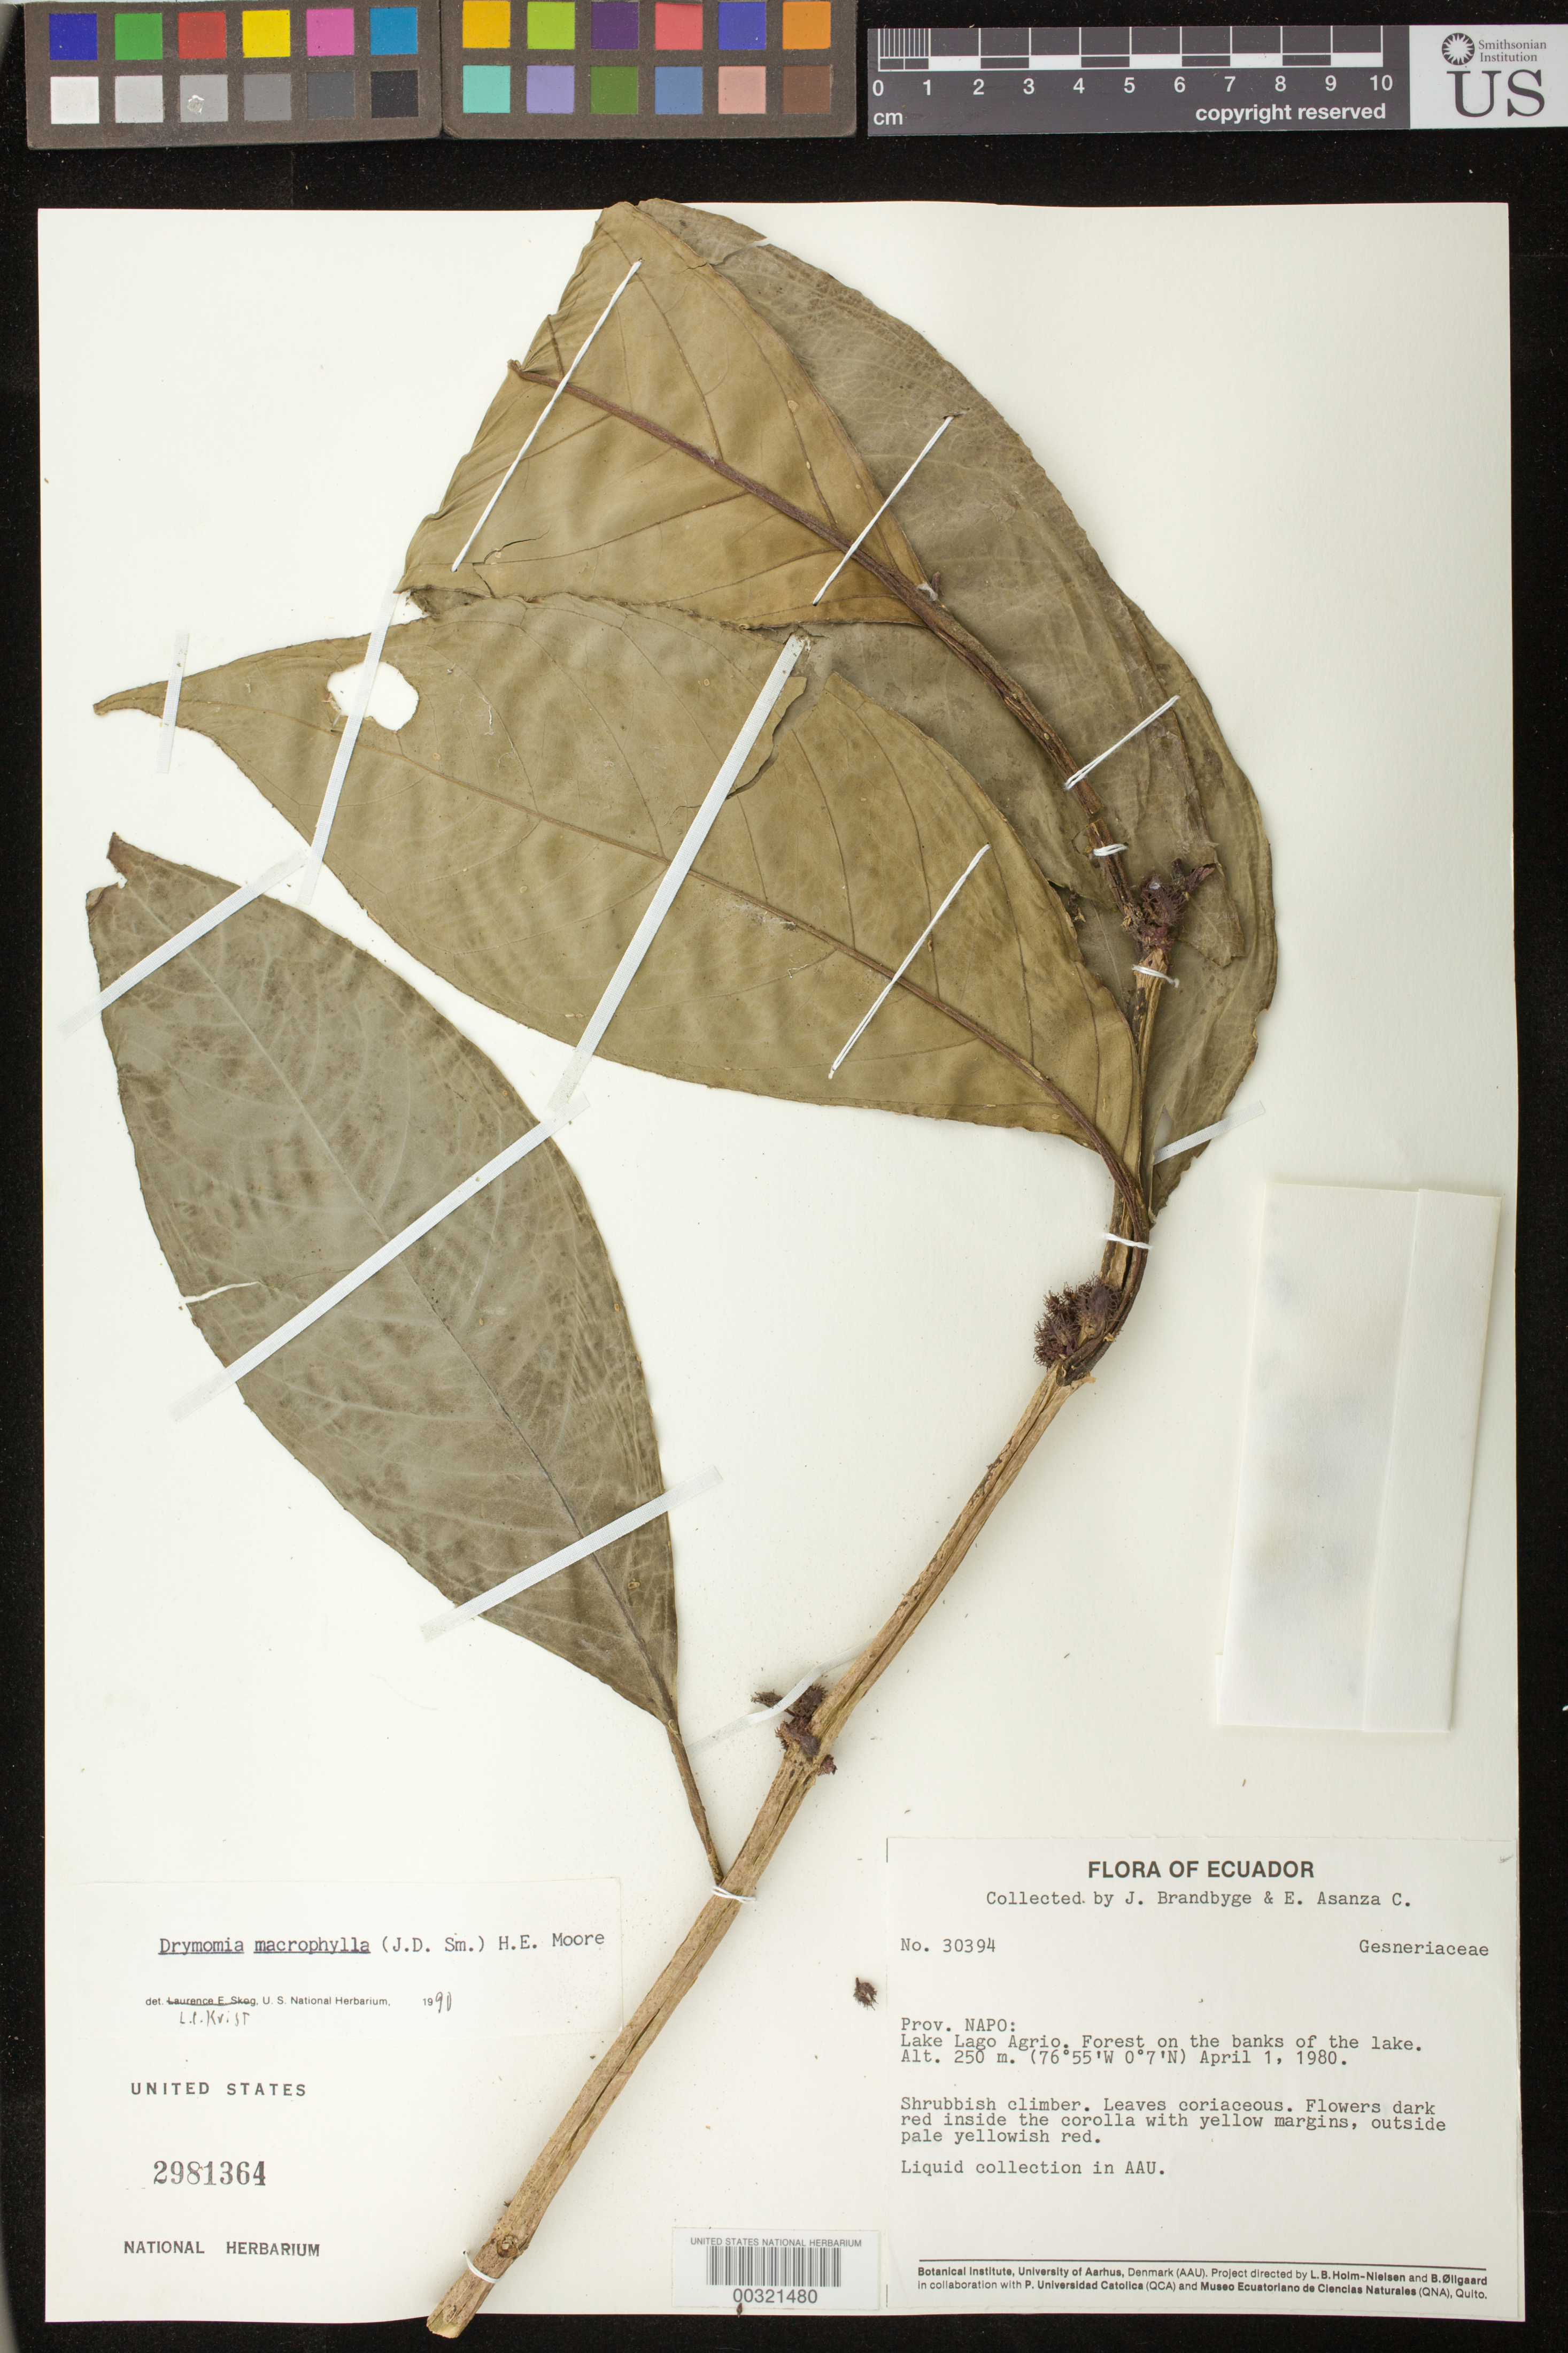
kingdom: Plantae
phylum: Tracheophyta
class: Magnoliopsida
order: Lamiales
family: Gesneriaceae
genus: Drymonia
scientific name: Drymonia macrophylla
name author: (Oerst.) H.E. Moore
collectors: J. Brandbyge & E. Asanza C.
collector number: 30394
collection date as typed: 01 Apr 1980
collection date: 1980-04-01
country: Ecuador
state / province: Napo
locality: Lake Lago Agrio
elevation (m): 250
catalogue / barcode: US 2981364